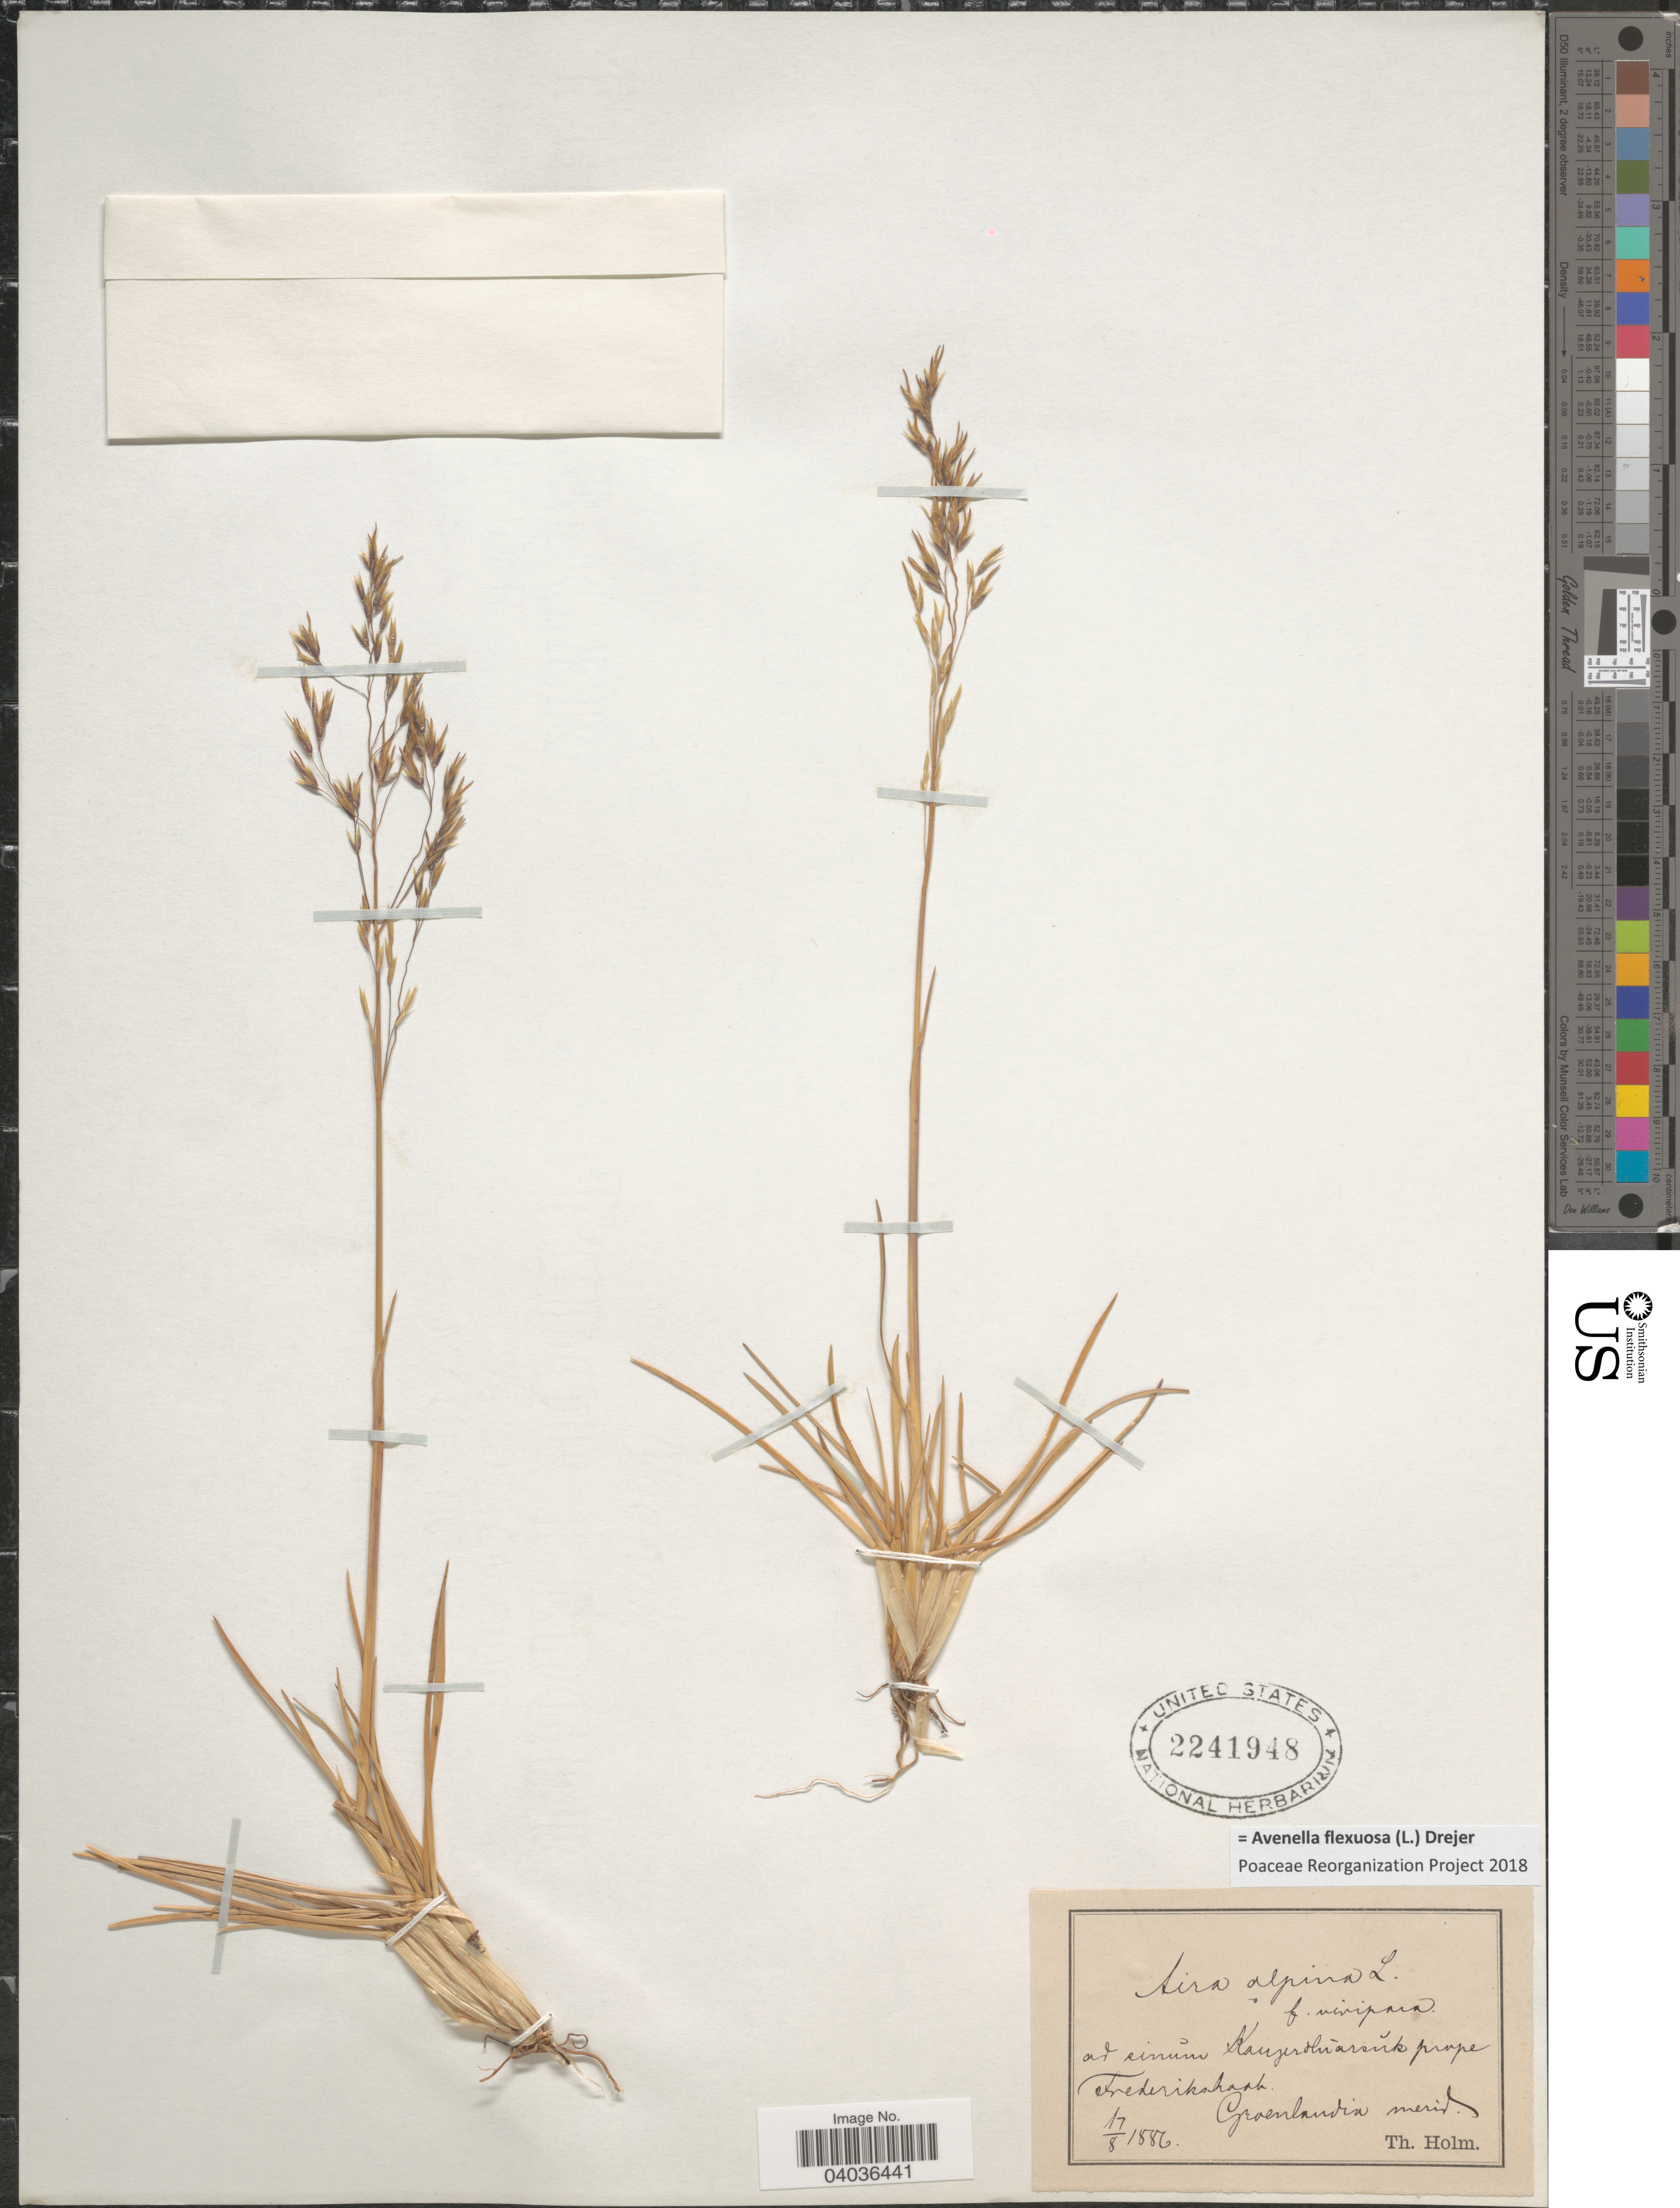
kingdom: Plantae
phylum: Tracheophyta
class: Liliopsida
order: Poales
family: Poaceae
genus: Avenella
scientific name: Avenella flexuosa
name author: (L.) Drejer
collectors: T. Holm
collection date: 1886-08-17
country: Greenland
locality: As sinům Kangerdluarsuk prope Frederikshaab. Groenlandia merid.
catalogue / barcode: US 2241948